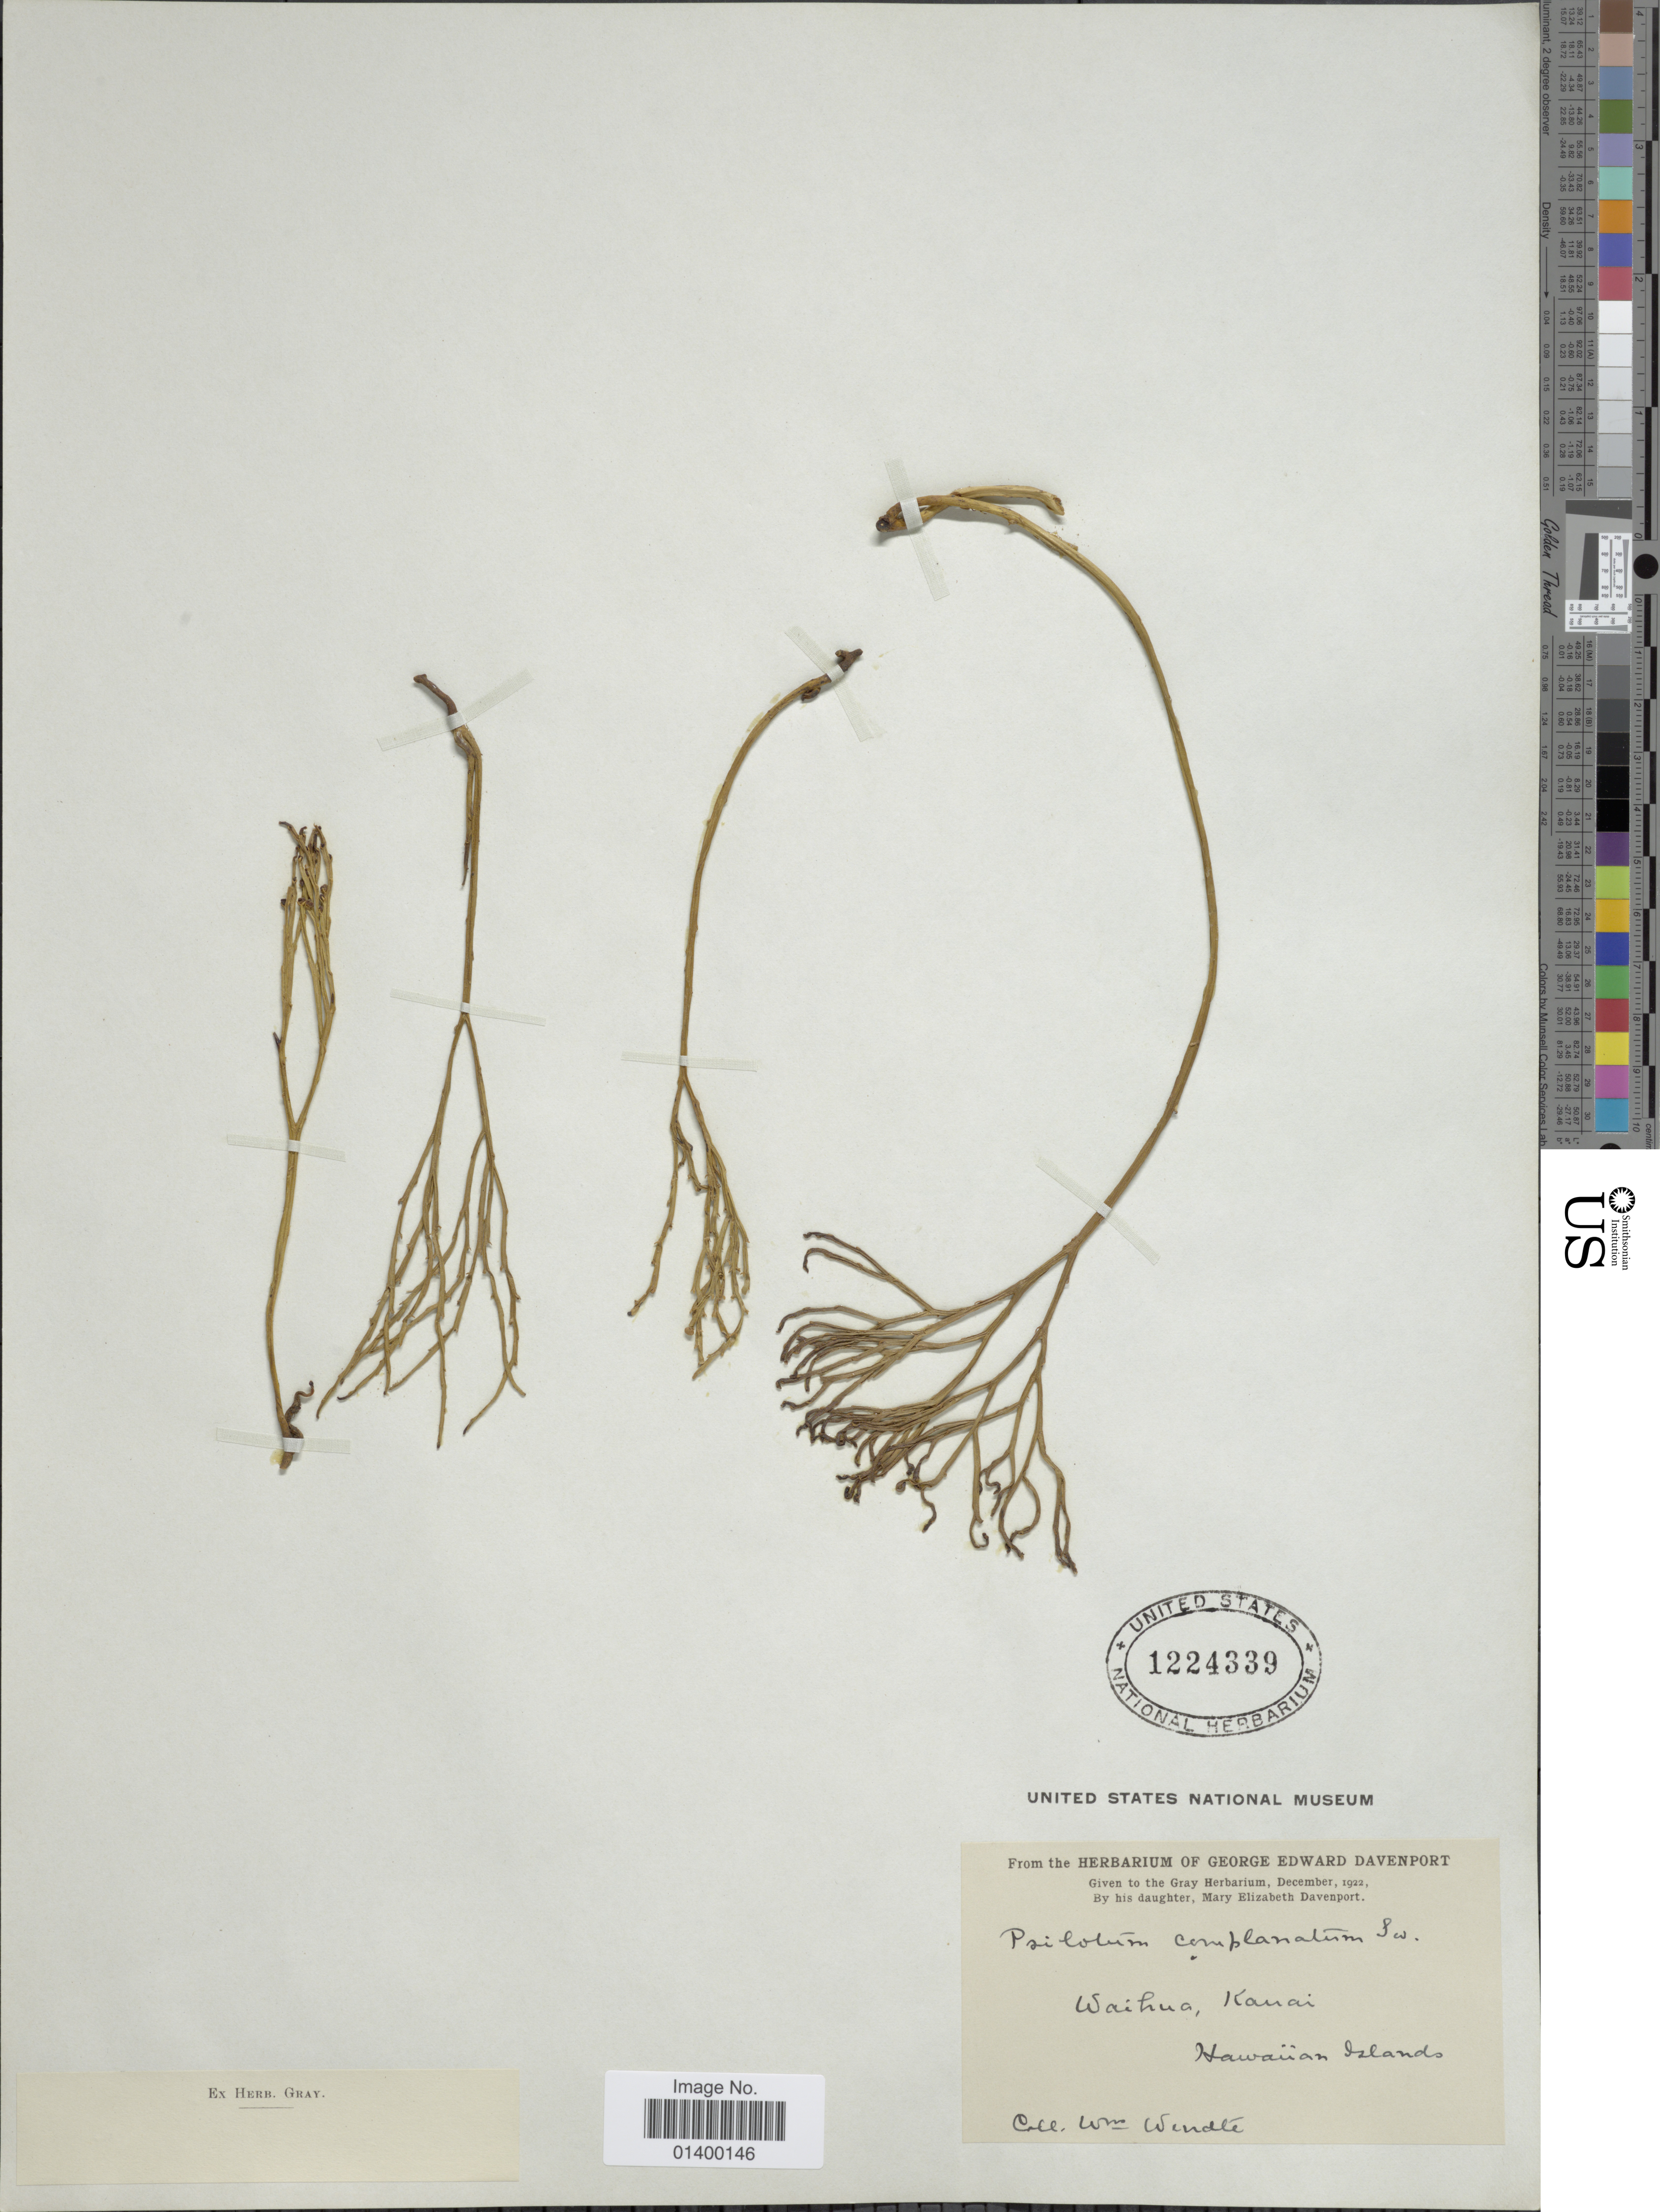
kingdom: Plantae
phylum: Tracheophyta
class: Polypodiopsida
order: Psilotales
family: Psilotaceae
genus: Psilotum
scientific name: Psilotum nudum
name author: (L.) P. Beauv.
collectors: W. Wendte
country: United States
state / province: Hawaii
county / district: Kauai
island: Kaua'i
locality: Waihua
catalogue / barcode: US 1224339